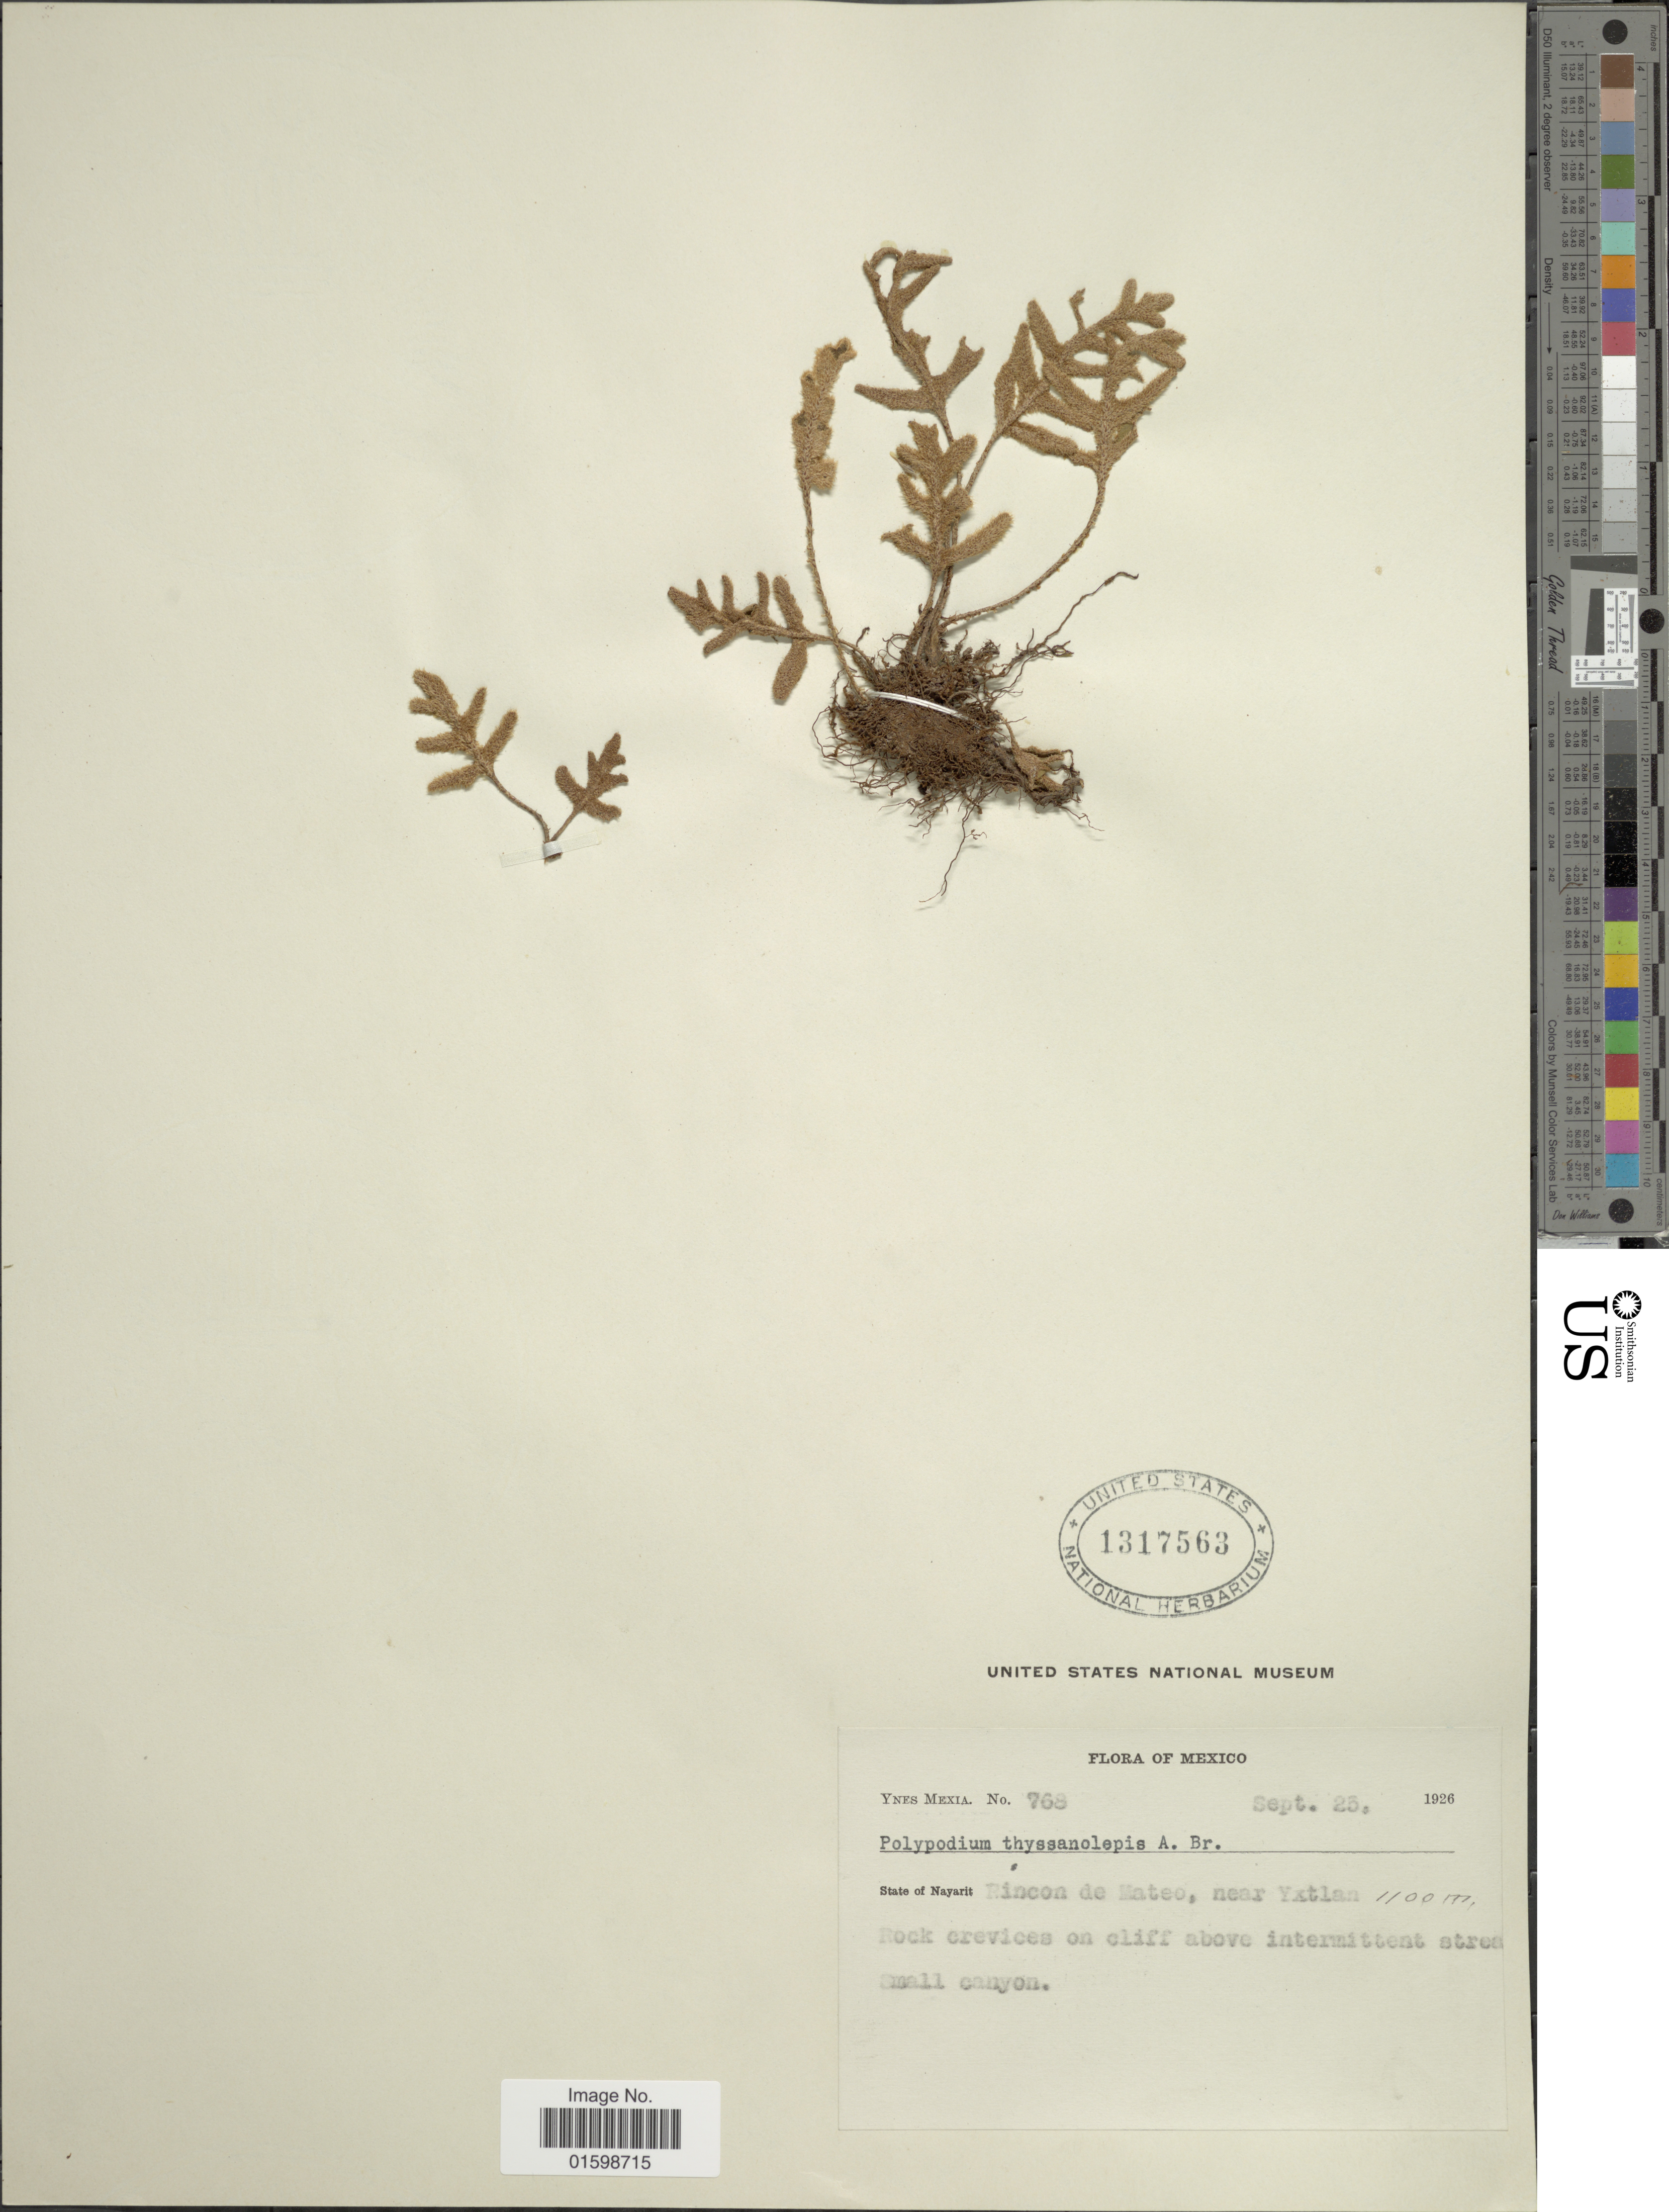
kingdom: Plantae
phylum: Tracheophyta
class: Polypodiopsida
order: Polypodiales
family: Polypodiaceae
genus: Pleopeltis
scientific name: Pleopeltis thyssanolepis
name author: (A. Braun ex Klotzsch) E.G. Andrews & Windham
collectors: Y. Mexia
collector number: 768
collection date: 1926-09-25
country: Mexico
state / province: Nayarit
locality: Rincon de Mateo, near Yxtlan, rock crevices on cliff above intermittent stream [interpreted] small canyon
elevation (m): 1100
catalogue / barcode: US 1317563